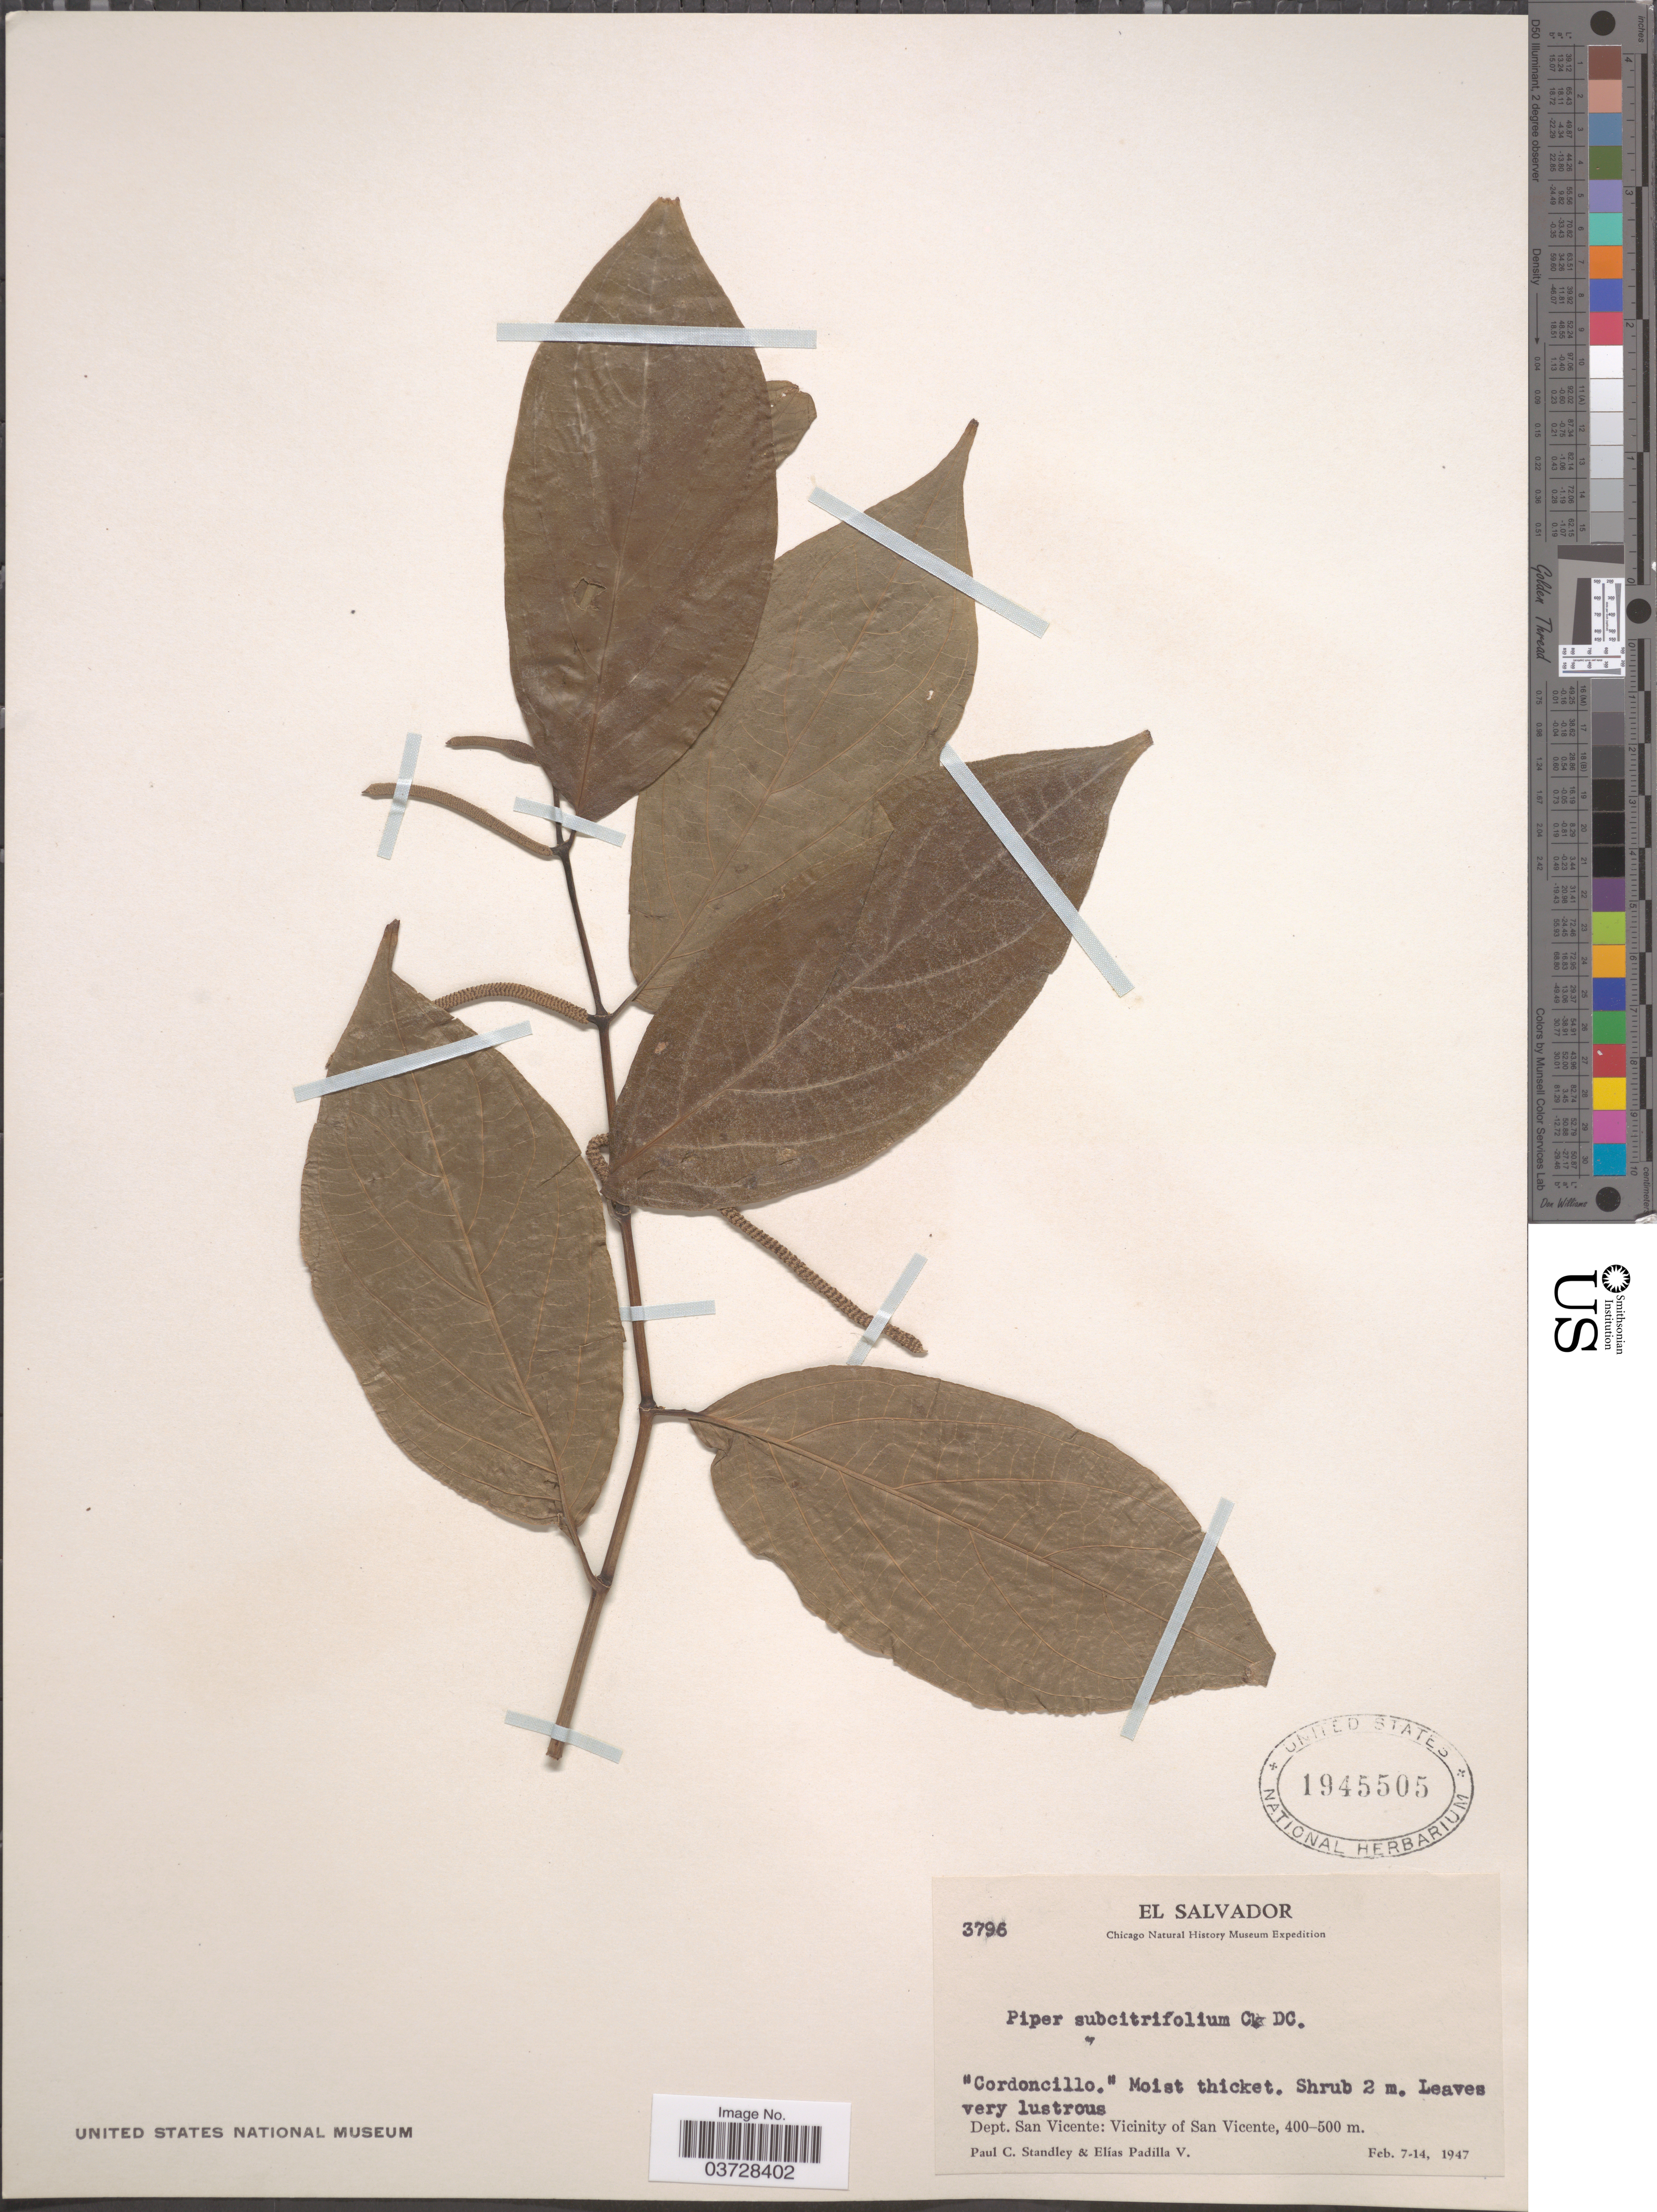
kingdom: Plantae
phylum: Tracheophyta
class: Magnoliopsida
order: Piperales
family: Piperaceae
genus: Piper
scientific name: Piper subcitrifolium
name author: C. DC.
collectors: P. C. Standley & E. Padilla V.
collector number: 3796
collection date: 1947-02-07/1947-02-14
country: El Salvador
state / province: San Vincente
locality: Dept. San Vicente: Vicinity of San Vicente.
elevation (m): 400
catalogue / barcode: US 1945505